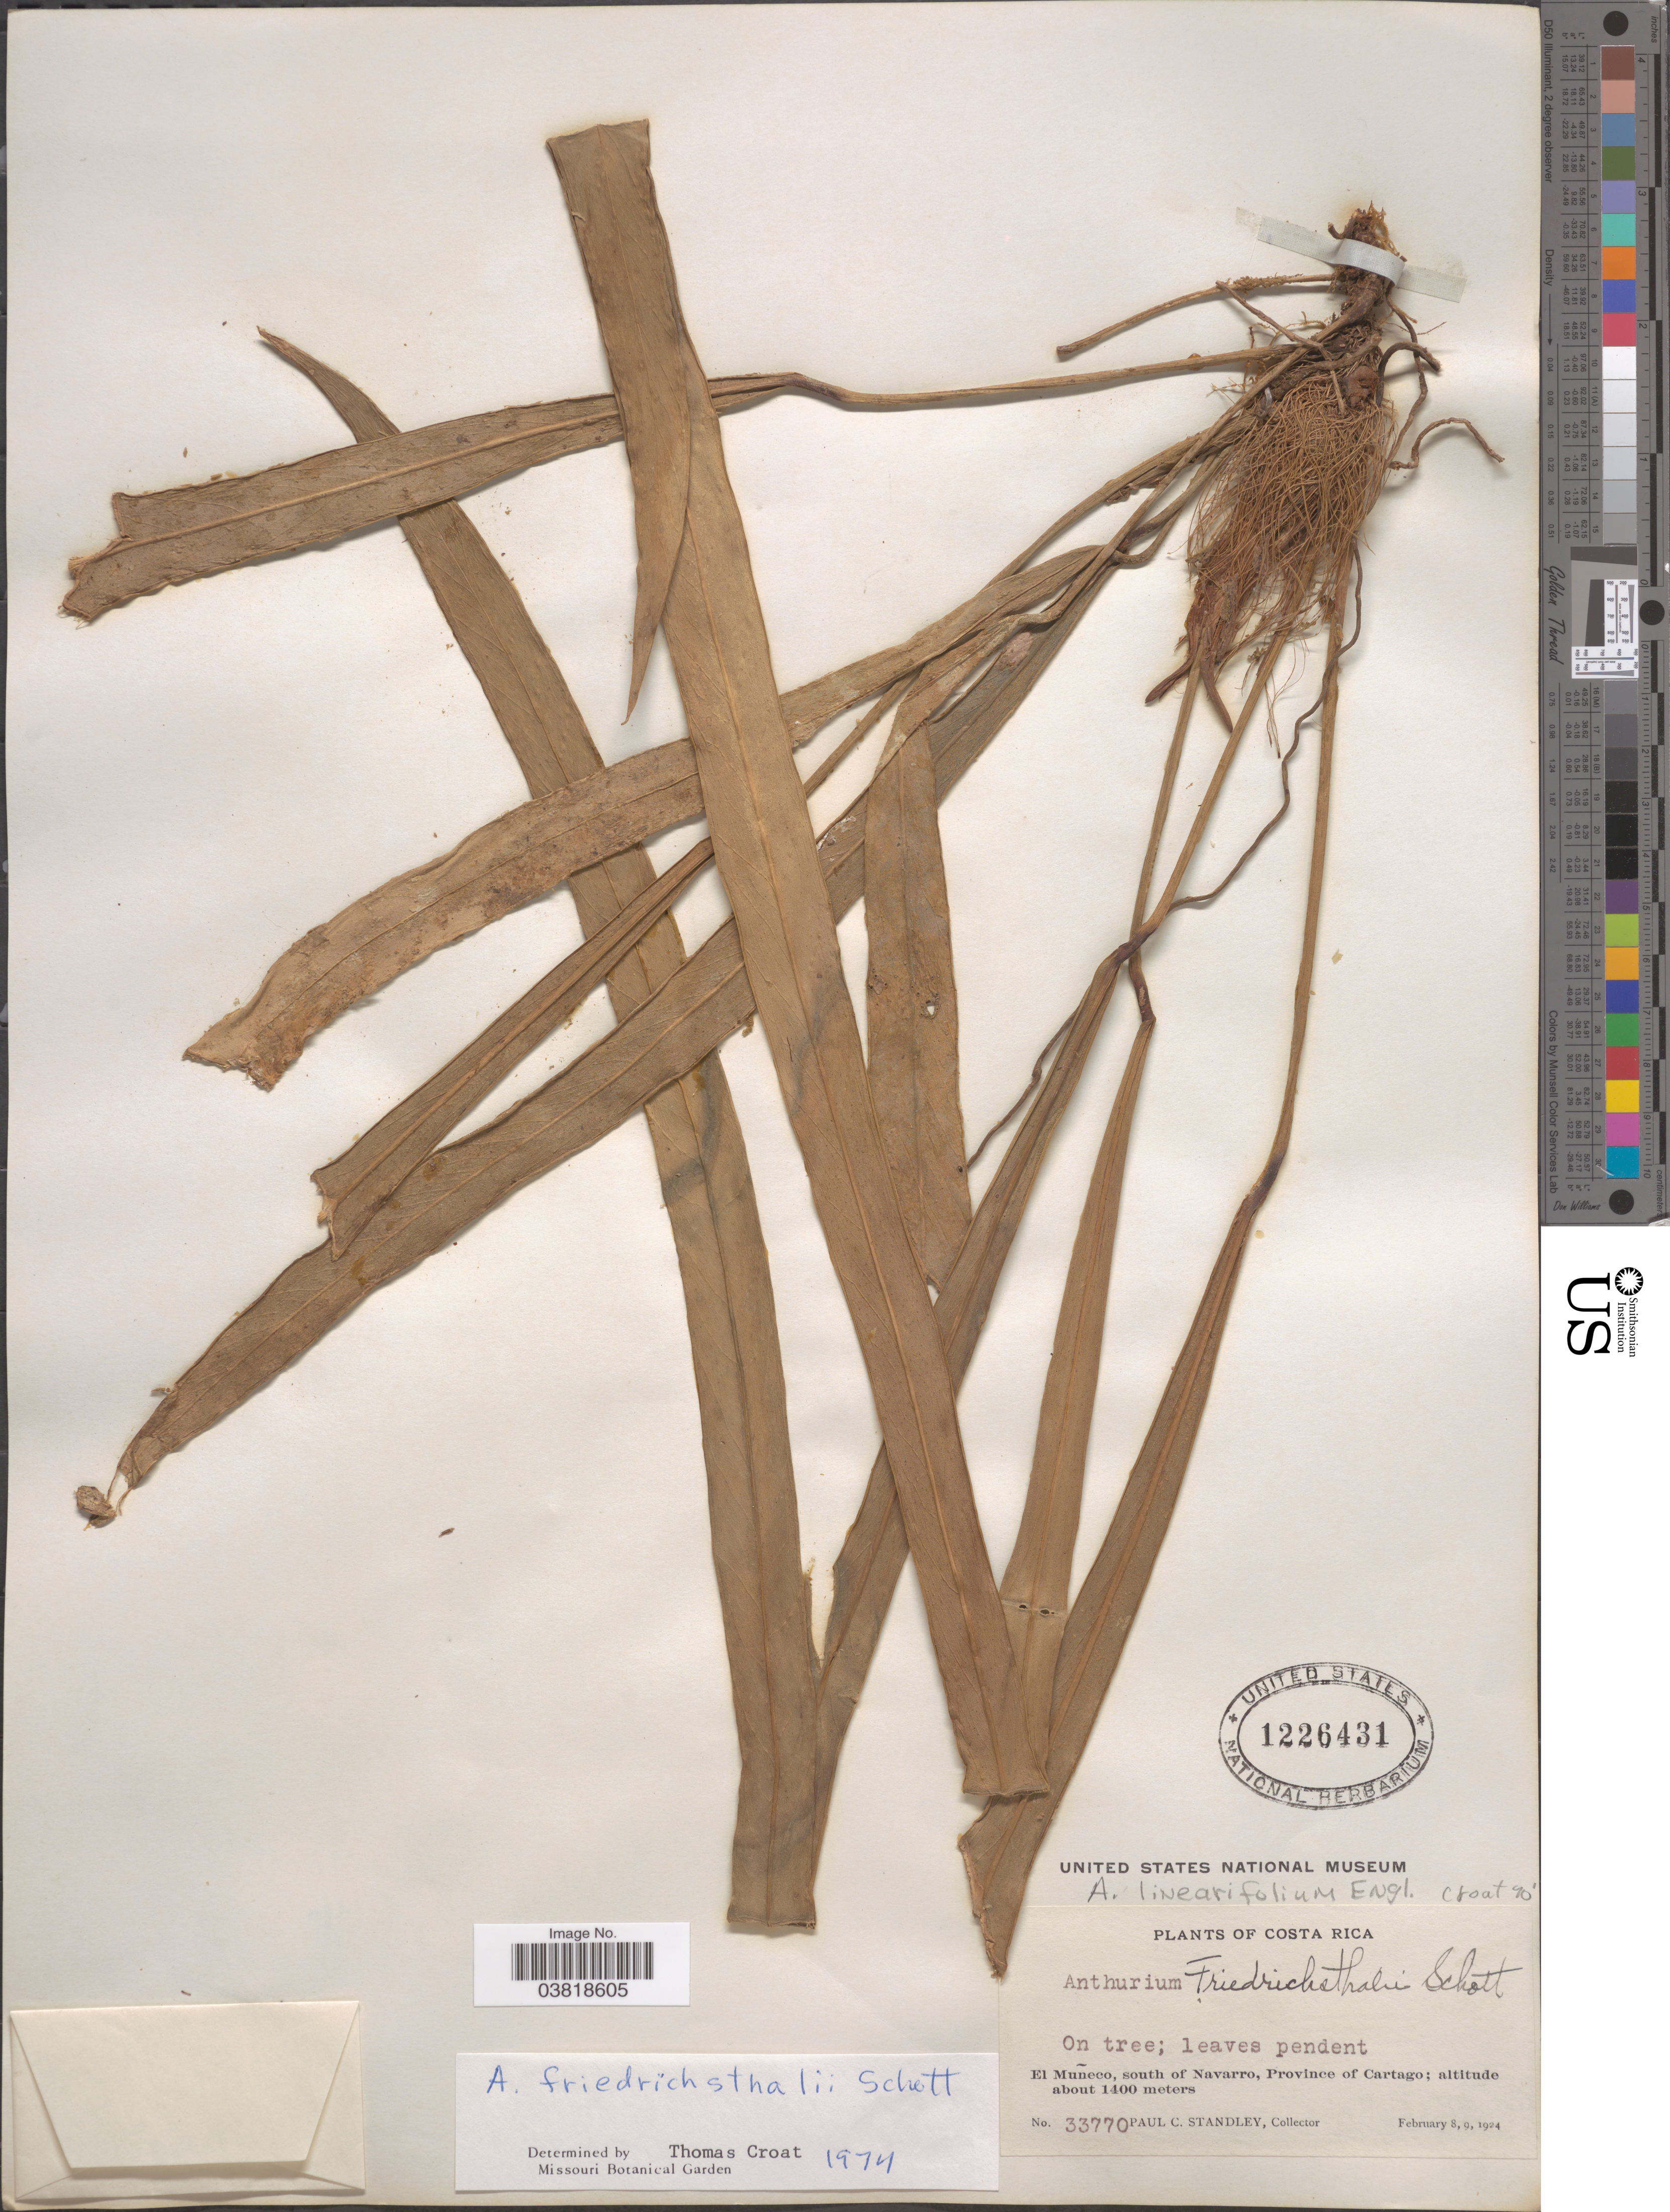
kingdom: Plantae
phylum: Tracheophyta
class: Liliopsida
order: Alismatales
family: Araceae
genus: Anthurium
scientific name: Anthurium friedrichsthalii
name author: Schott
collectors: P. C. Standley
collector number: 33770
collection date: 1924-02-08/1924-02-09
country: Costa Rica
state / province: Cartago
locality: El Muñeco, south of Navarro.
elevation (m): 1400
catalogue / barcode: US 1226431